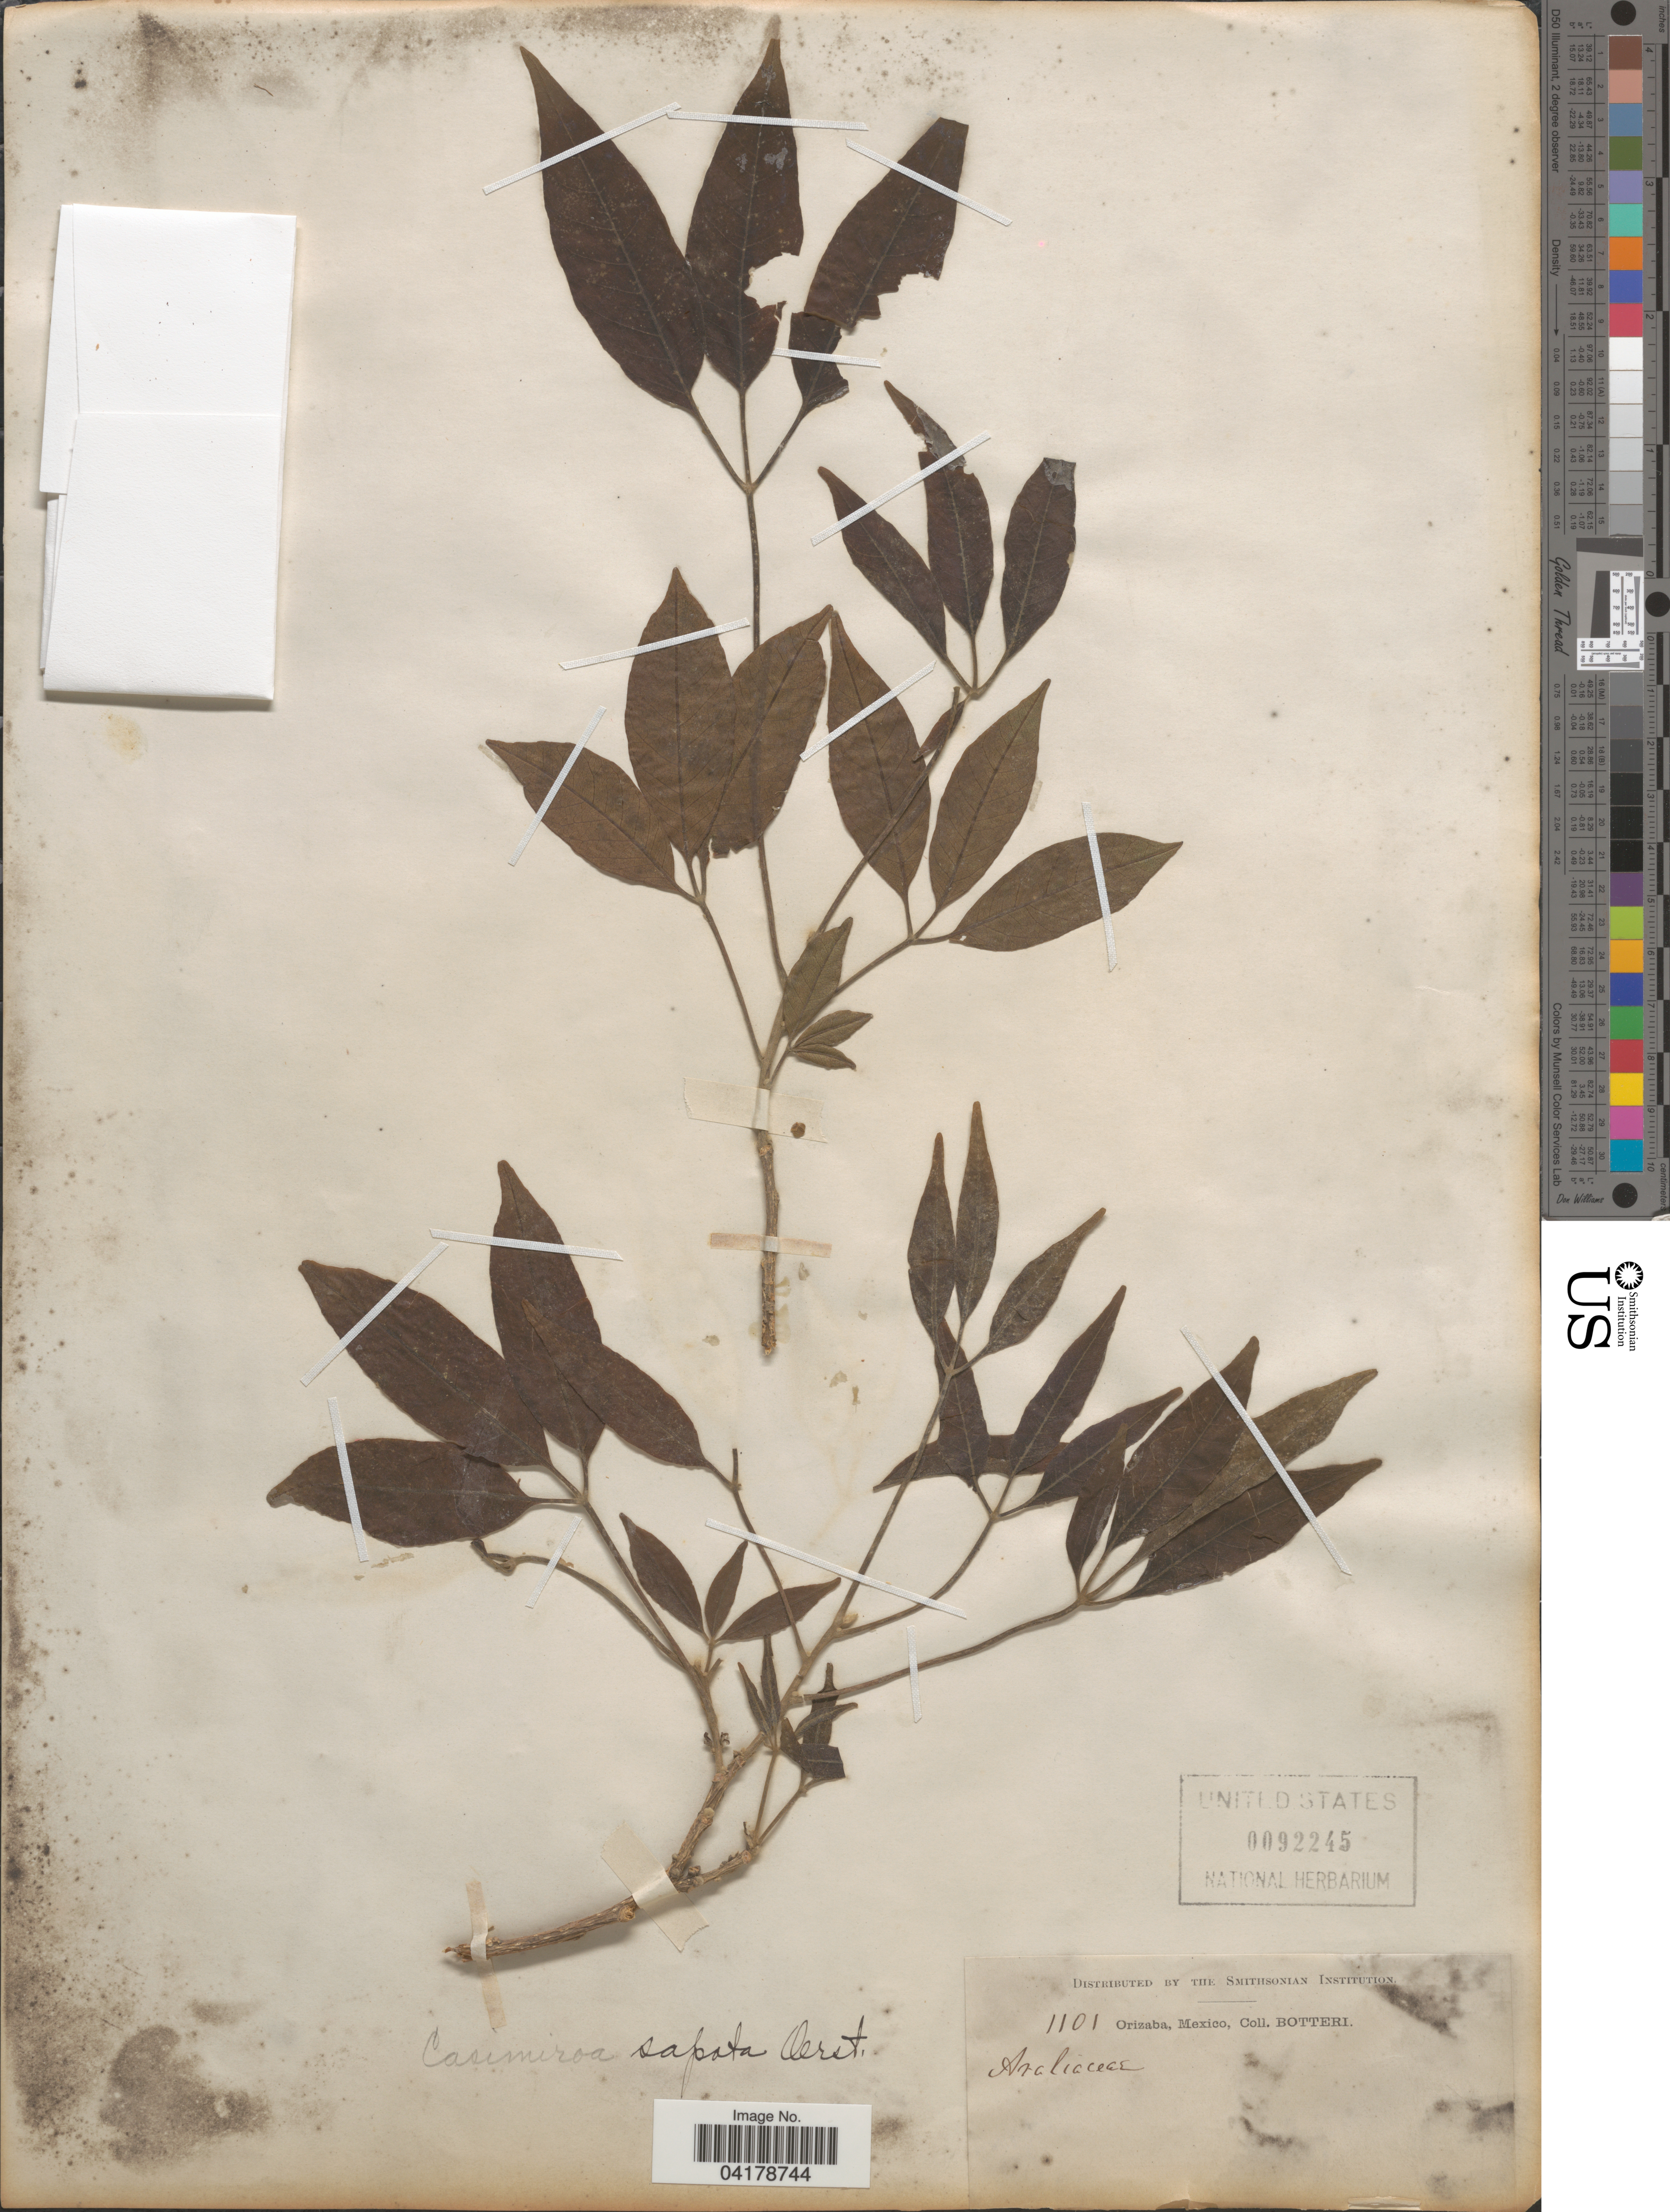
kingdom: Plantae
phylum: Tracheophyta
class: Magnoliopsida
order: Sapindales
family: Rutaceae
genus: Casimiroa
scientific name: Casimiroa sapota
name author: Oerst.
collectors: -. Botteri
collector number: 1101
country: Mexico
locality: Orizaba.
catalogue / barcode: US 92245